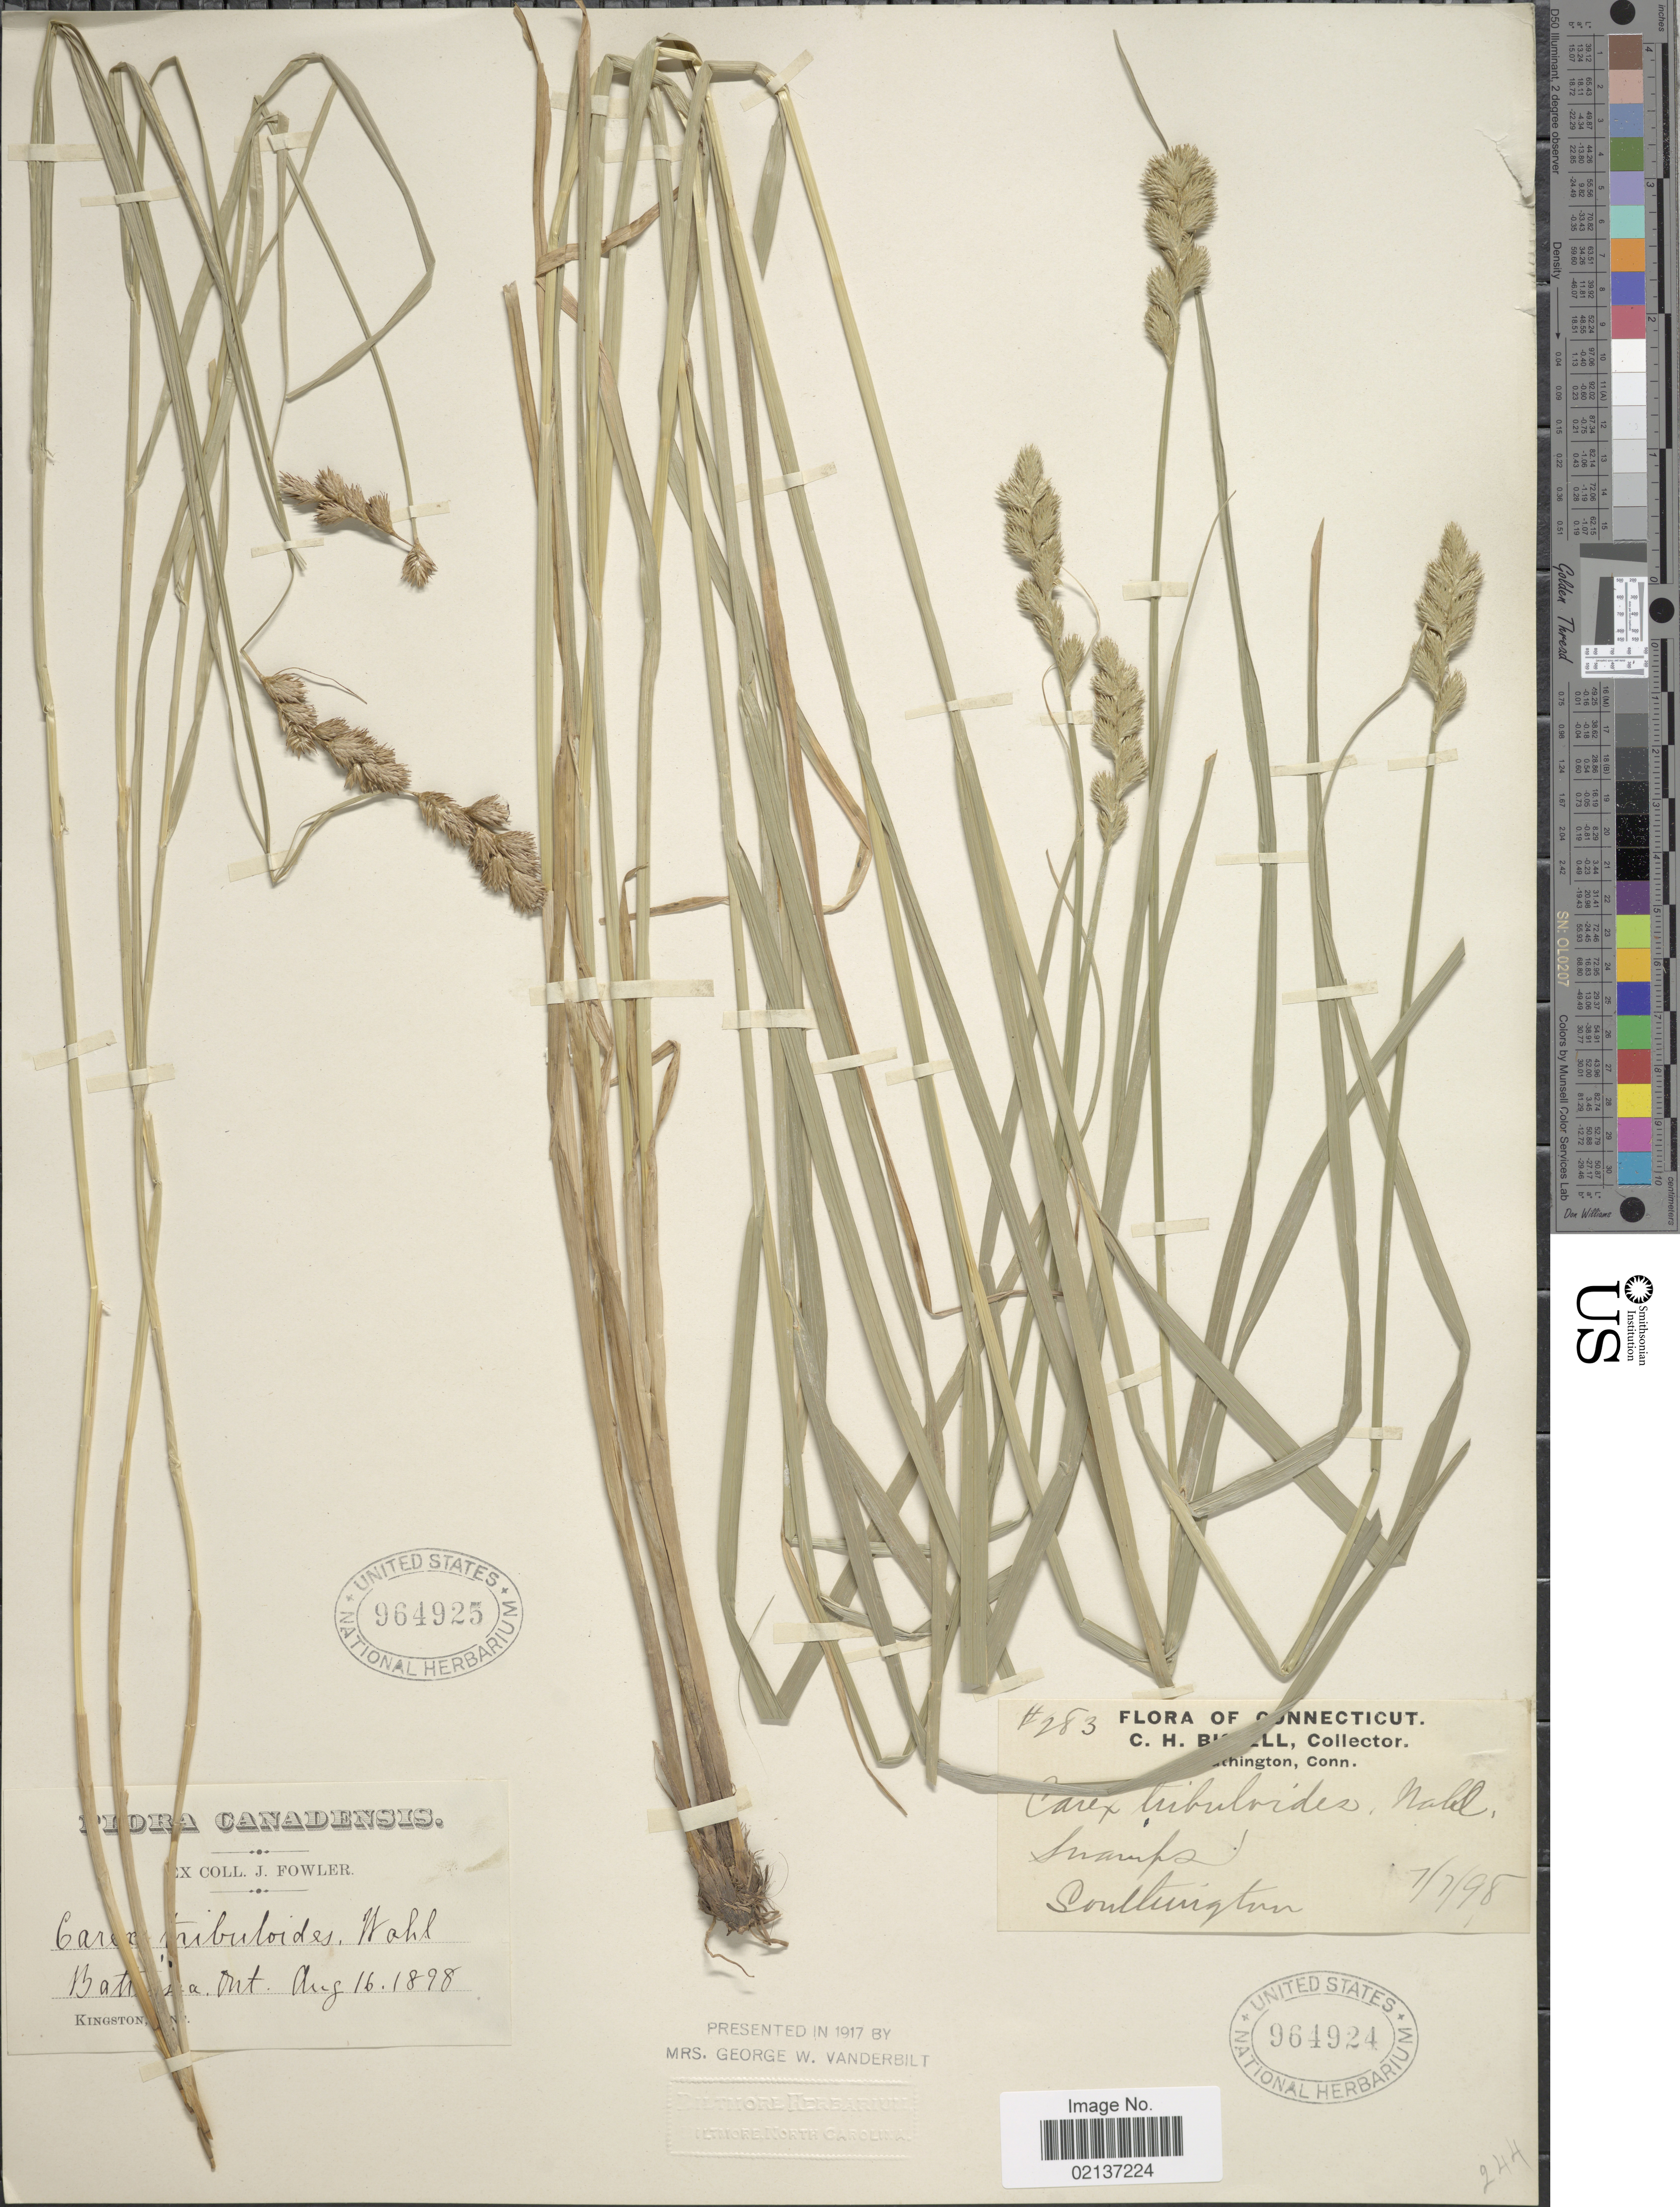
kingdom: Plantae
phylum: Tracheophyta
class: Liliopsida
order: Poales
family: Cyperaceae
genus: Carex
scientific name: Carex tribuloides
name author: Wahlenb.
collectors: C. Bissell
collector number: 283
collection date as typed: Transcribed d/m/y: 7/7/98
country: United States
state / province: Connecticut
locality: Swamps, Southington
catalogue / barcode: US 964924